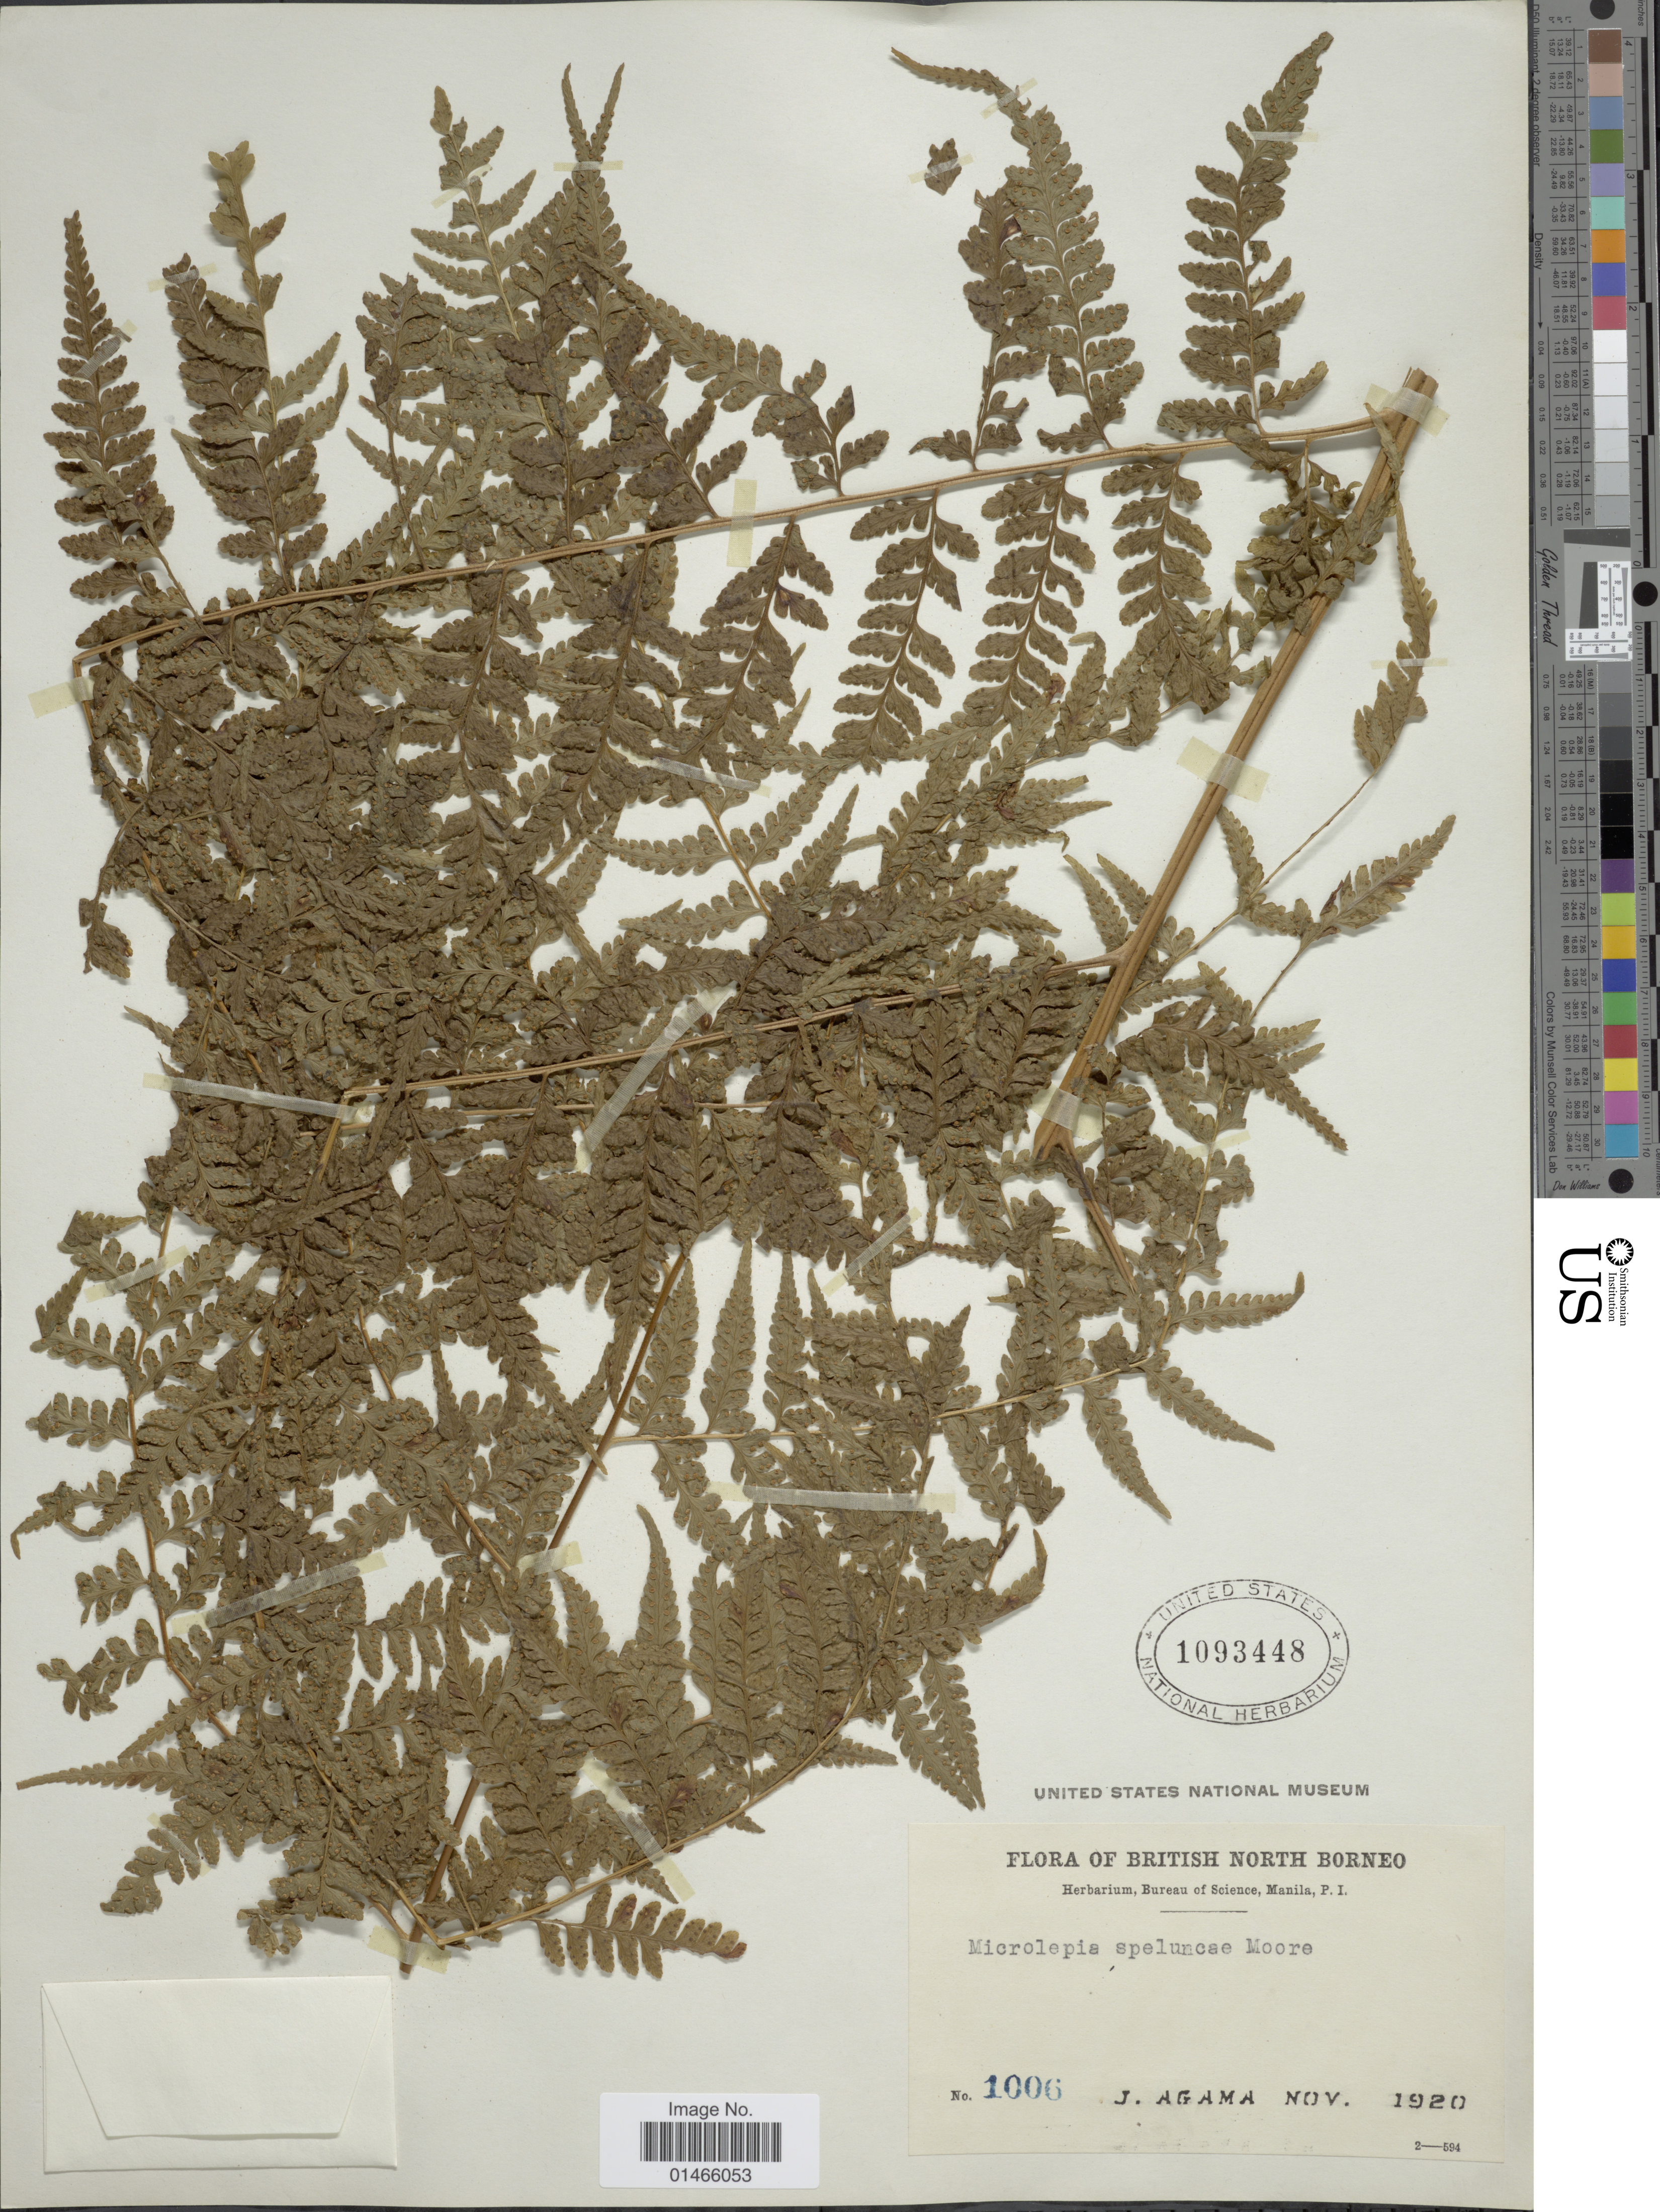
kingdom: Plantae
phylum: Tracheophyta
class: Polypodiopsida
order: Polypodiales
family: Dennstaedtiaceae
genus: Microlepia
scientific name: Microlepia pilosiuscula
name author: (Sm.) C.V. Morton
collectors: J. Agama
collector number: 1006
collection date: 1920-11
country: Malaysia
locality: British North Borneo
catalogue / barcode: US 1093448